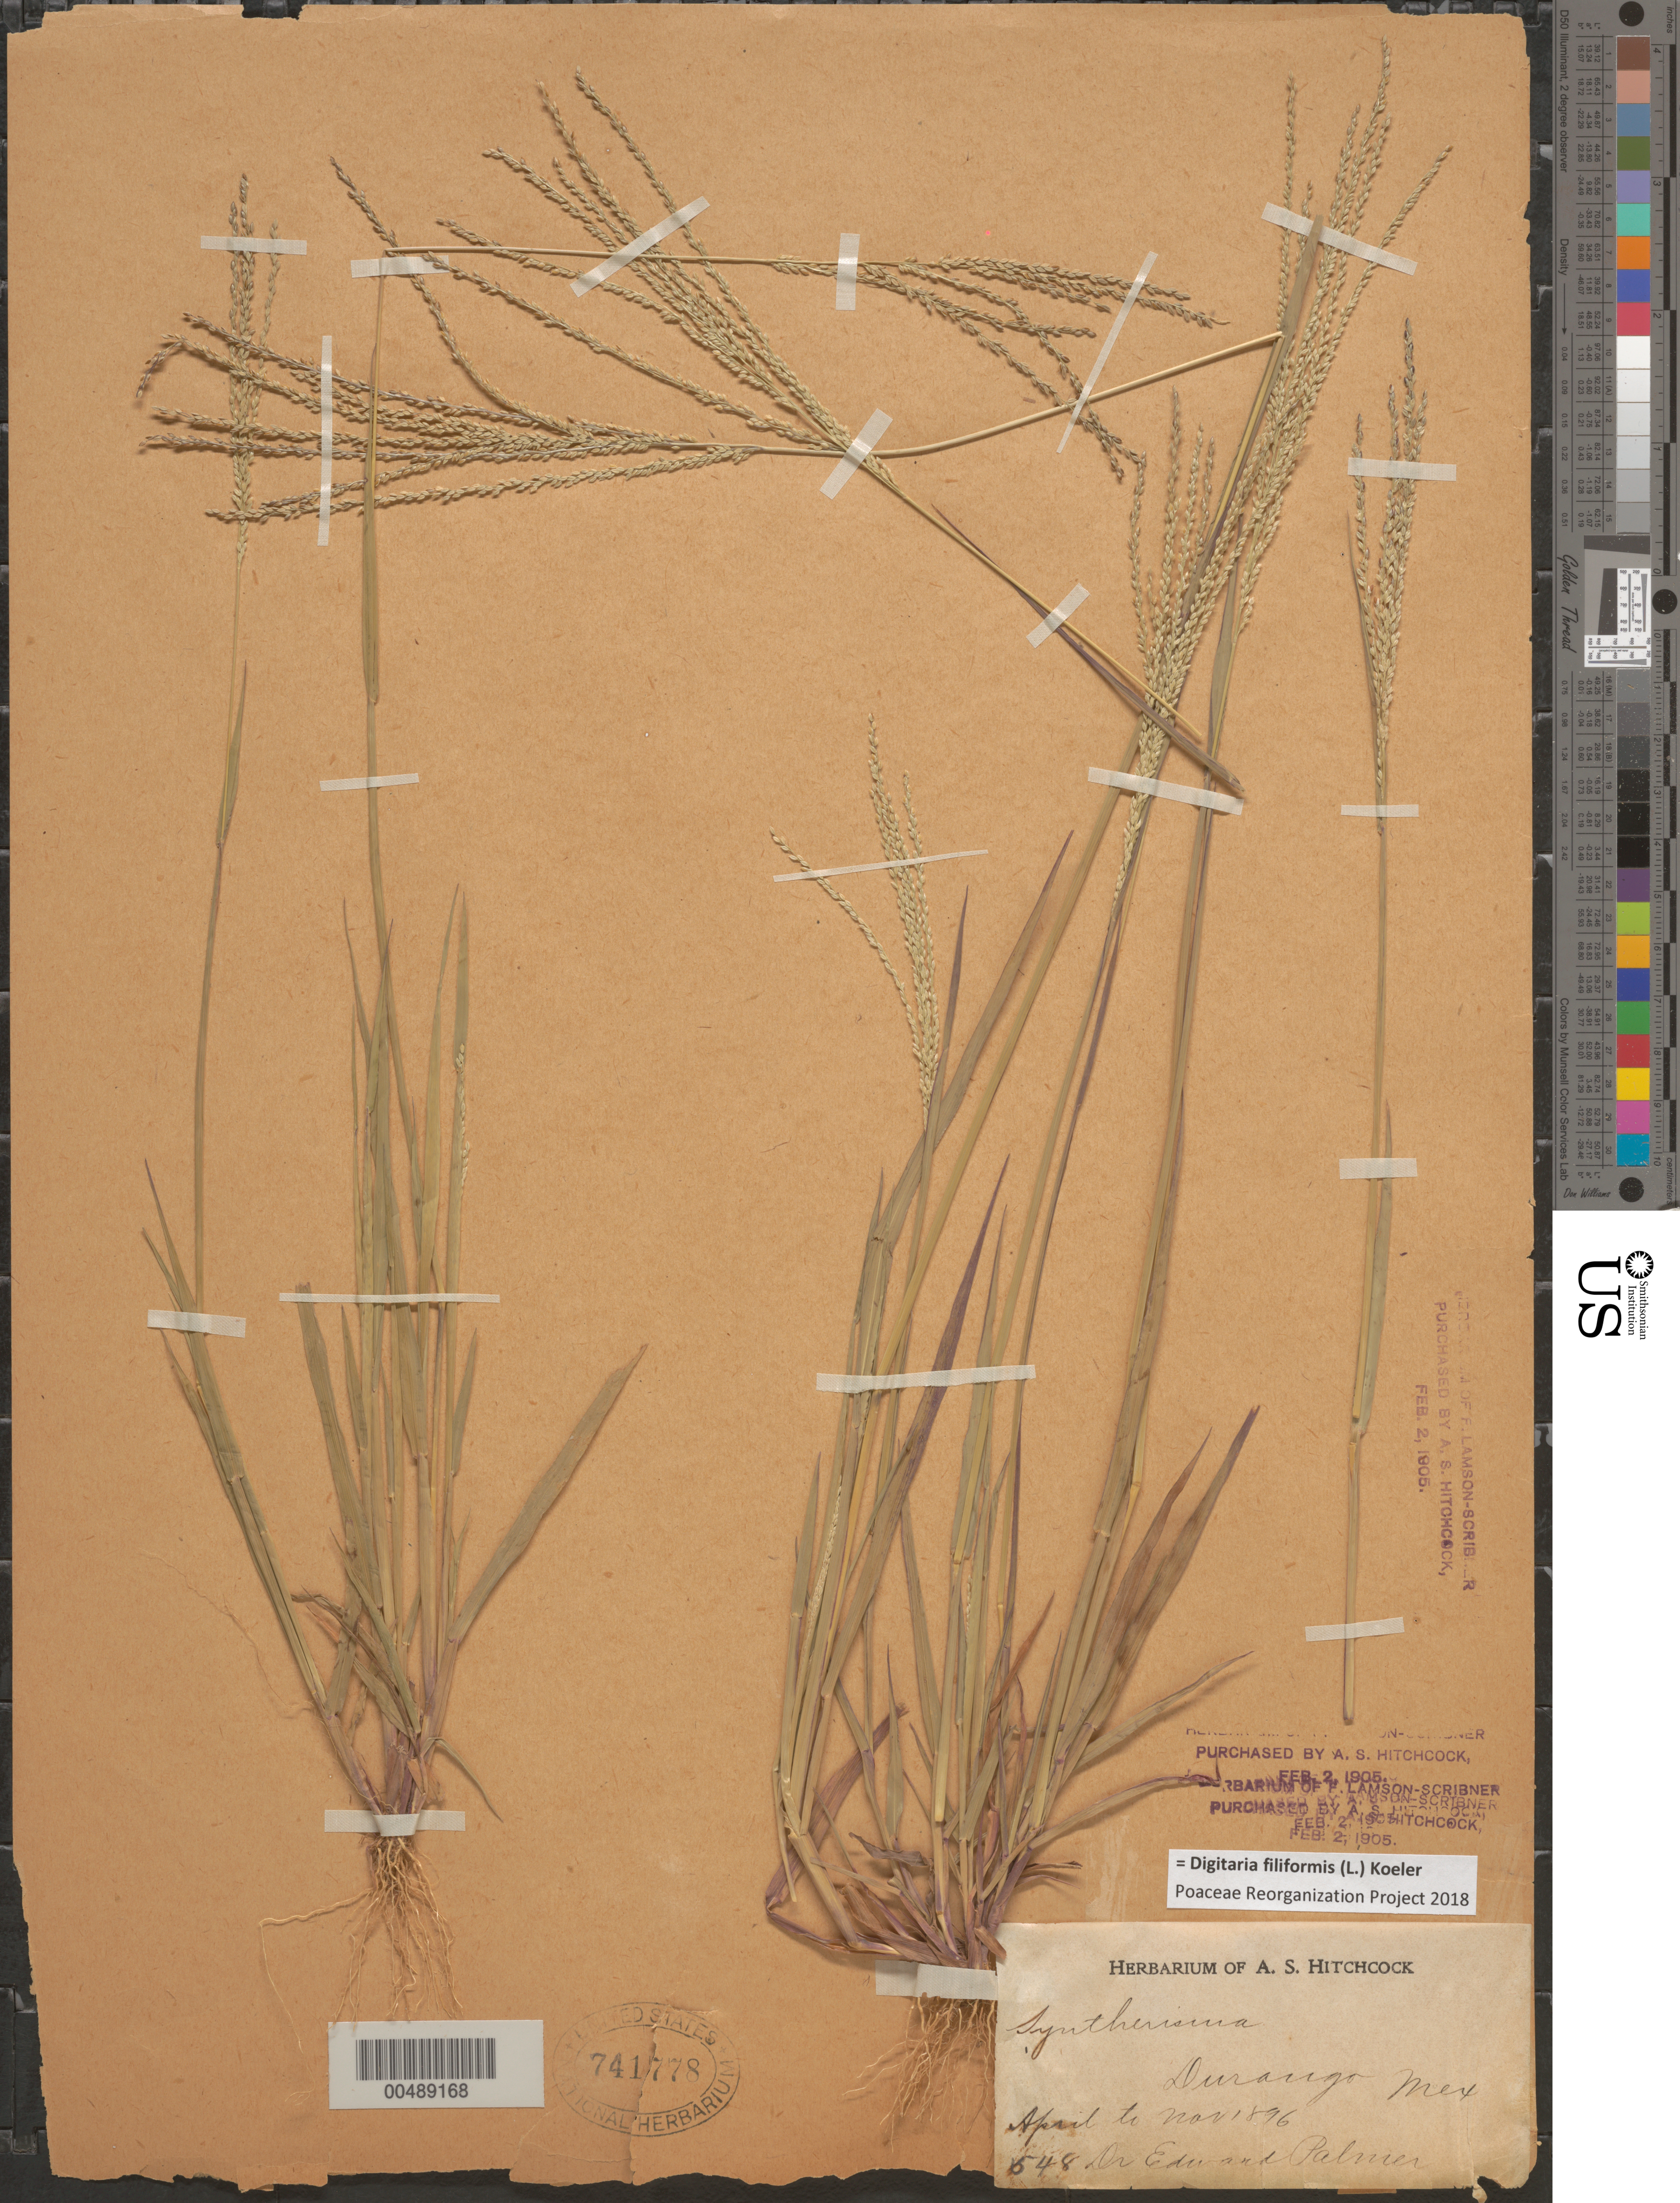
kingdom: Plantae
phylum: Tracheophyta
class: Liliopsida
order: Poales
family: Poaceae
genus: Digitaria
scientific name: Digitaria filiformis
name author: (L.) Koeler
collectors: E. Palmer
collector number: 548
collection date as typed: Apr 1896 to Nov 1896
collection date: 1896-04/1896-11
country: Mexico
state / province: Durango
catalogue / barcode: US 741778